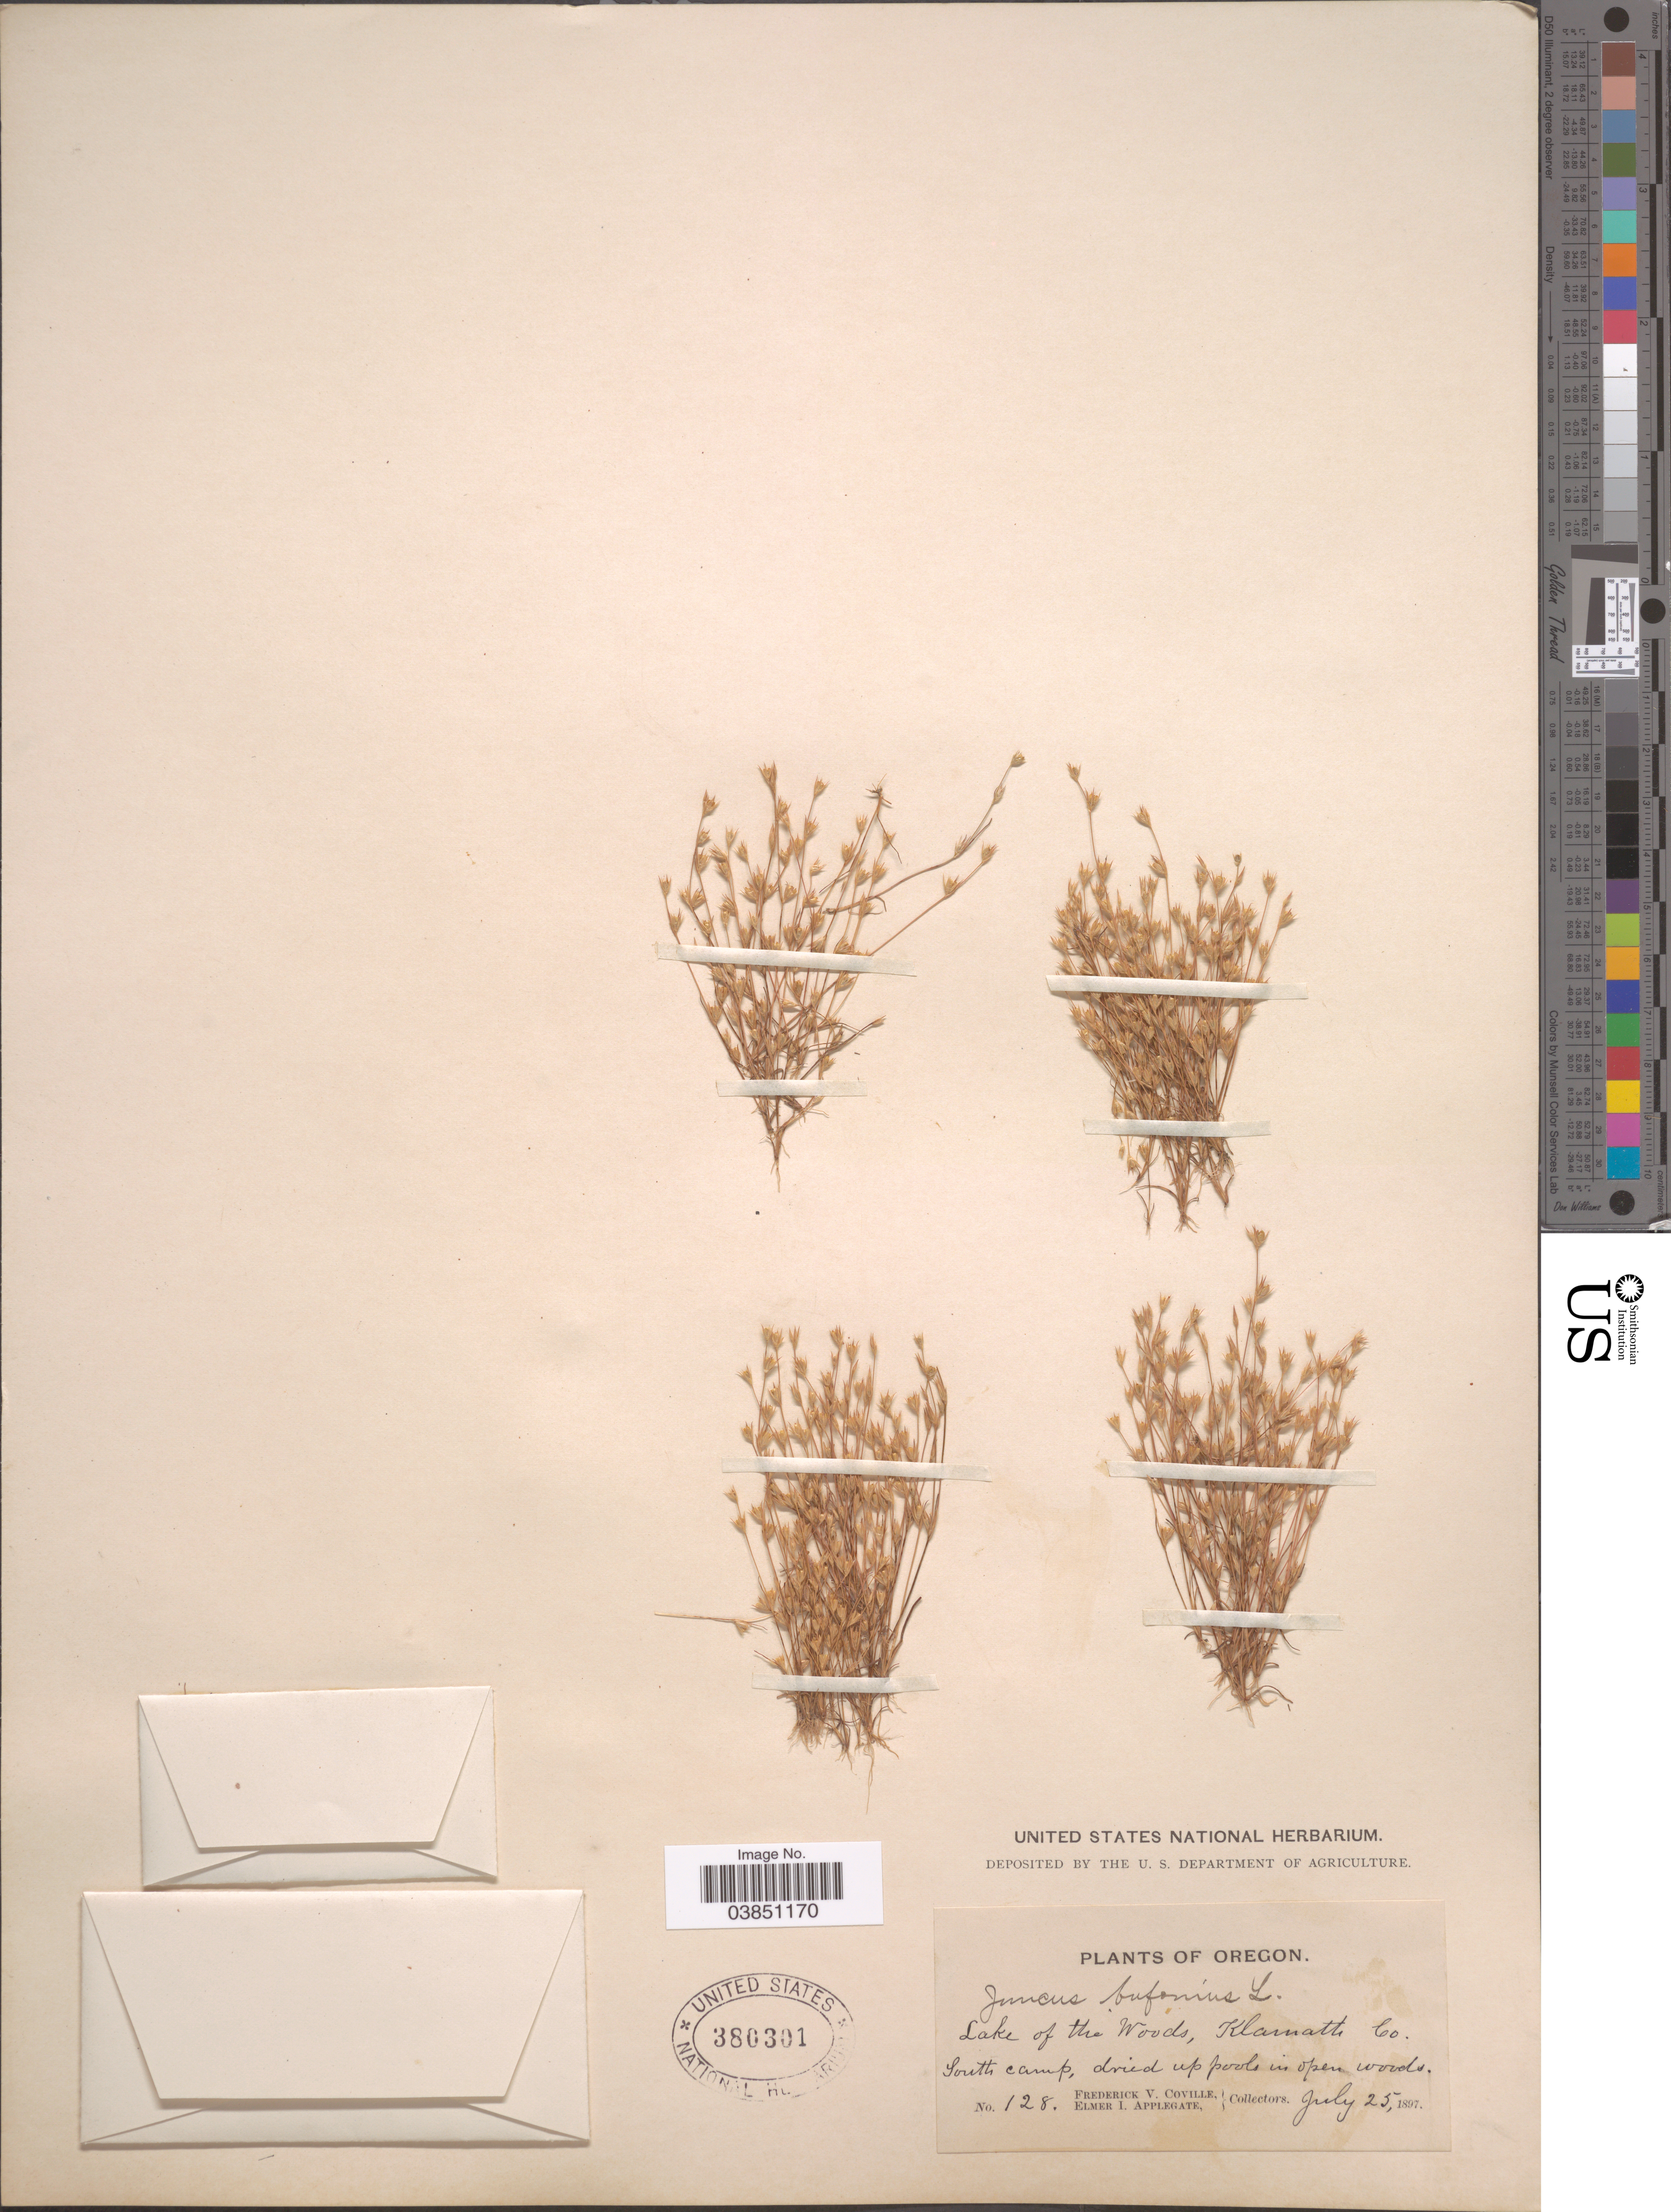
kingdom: Plantae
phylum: Tracheophyta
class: Liliopsida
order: Poales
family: Juncaceae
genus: Juncus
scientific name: Juncus bufonius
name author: L.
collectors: F. V. Coville & E. I. Applegate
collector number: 128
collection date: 1897-07-25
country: United States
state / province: Oregon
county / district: Klamath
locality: Lake of the Woods, Klamath Co. South camp.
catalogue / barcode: US 380301